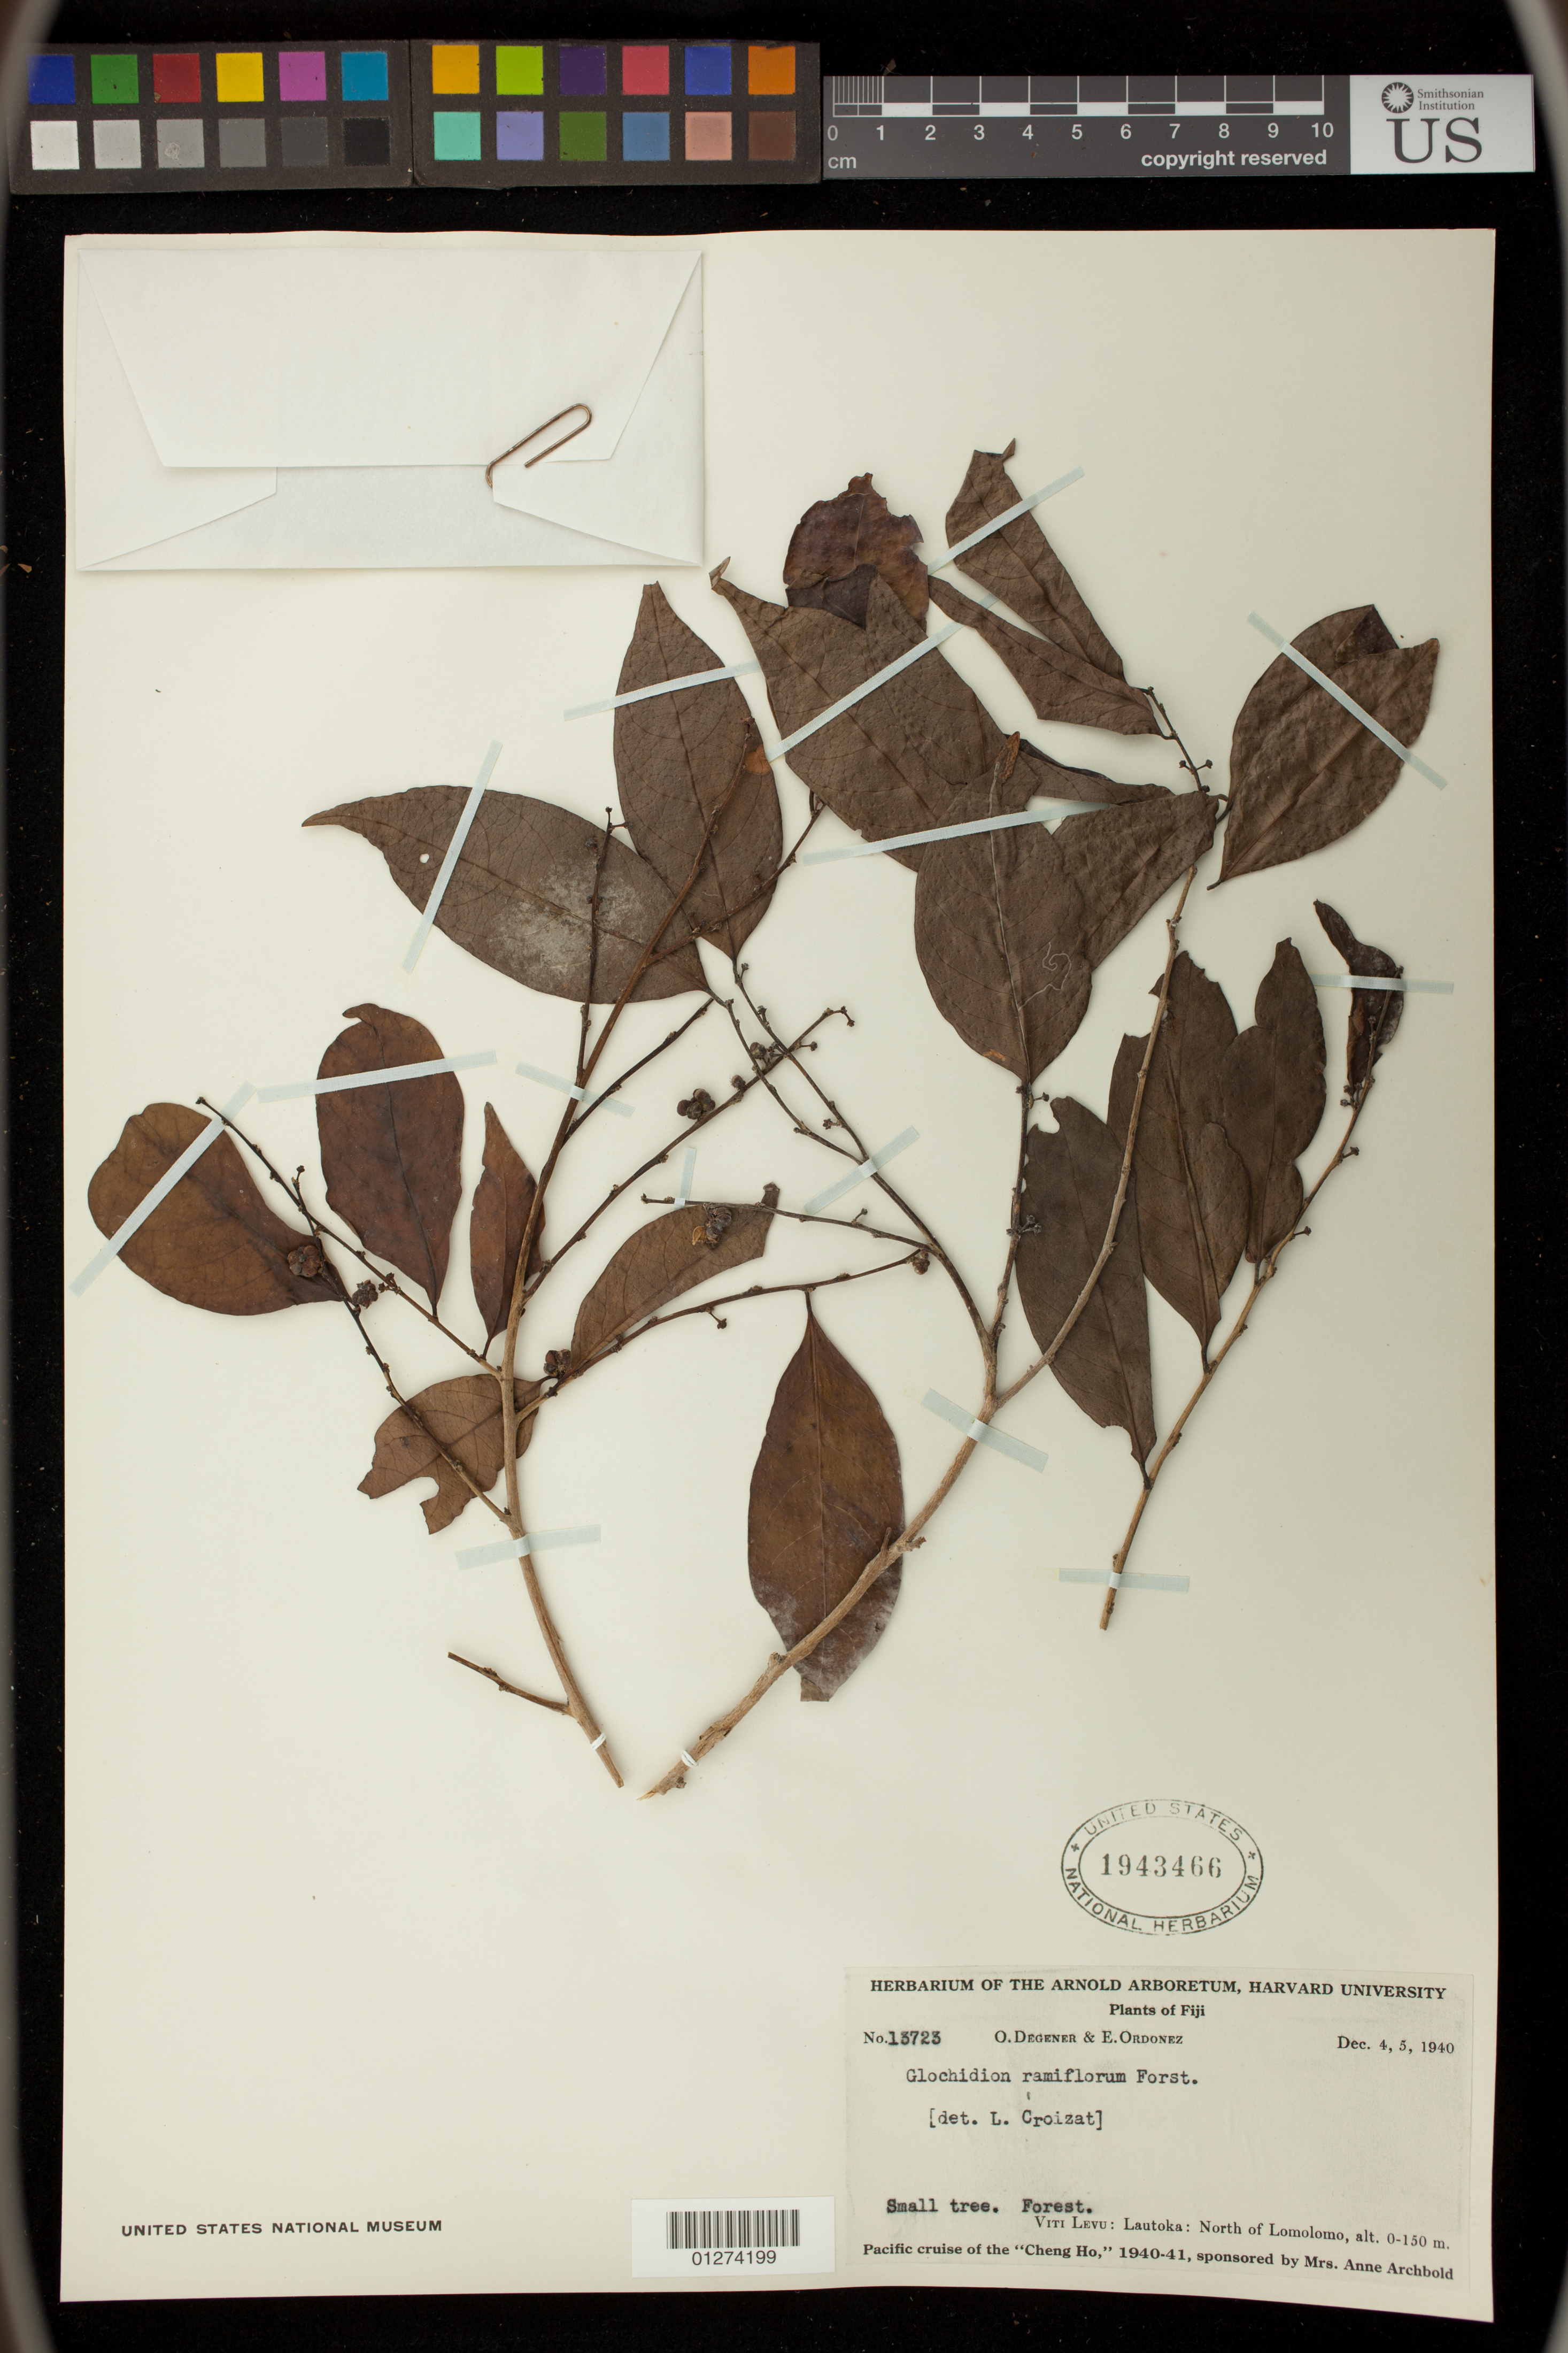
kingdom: Plantae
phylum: Tracheophyta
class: Magnoliopsida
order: Malpighiales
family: Phyllanthaceae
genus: Glochidion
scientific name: Glochidion ramiflorum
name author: J.R. Forst. & G. Forst.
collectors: O. Degener & E. Ordonez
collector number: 13723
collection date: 1940-12-04/1940-12-05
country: Fiji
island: Viti Levu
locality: Lautoka: North of Lomolomo.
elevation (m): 0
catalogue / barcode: US 1943466